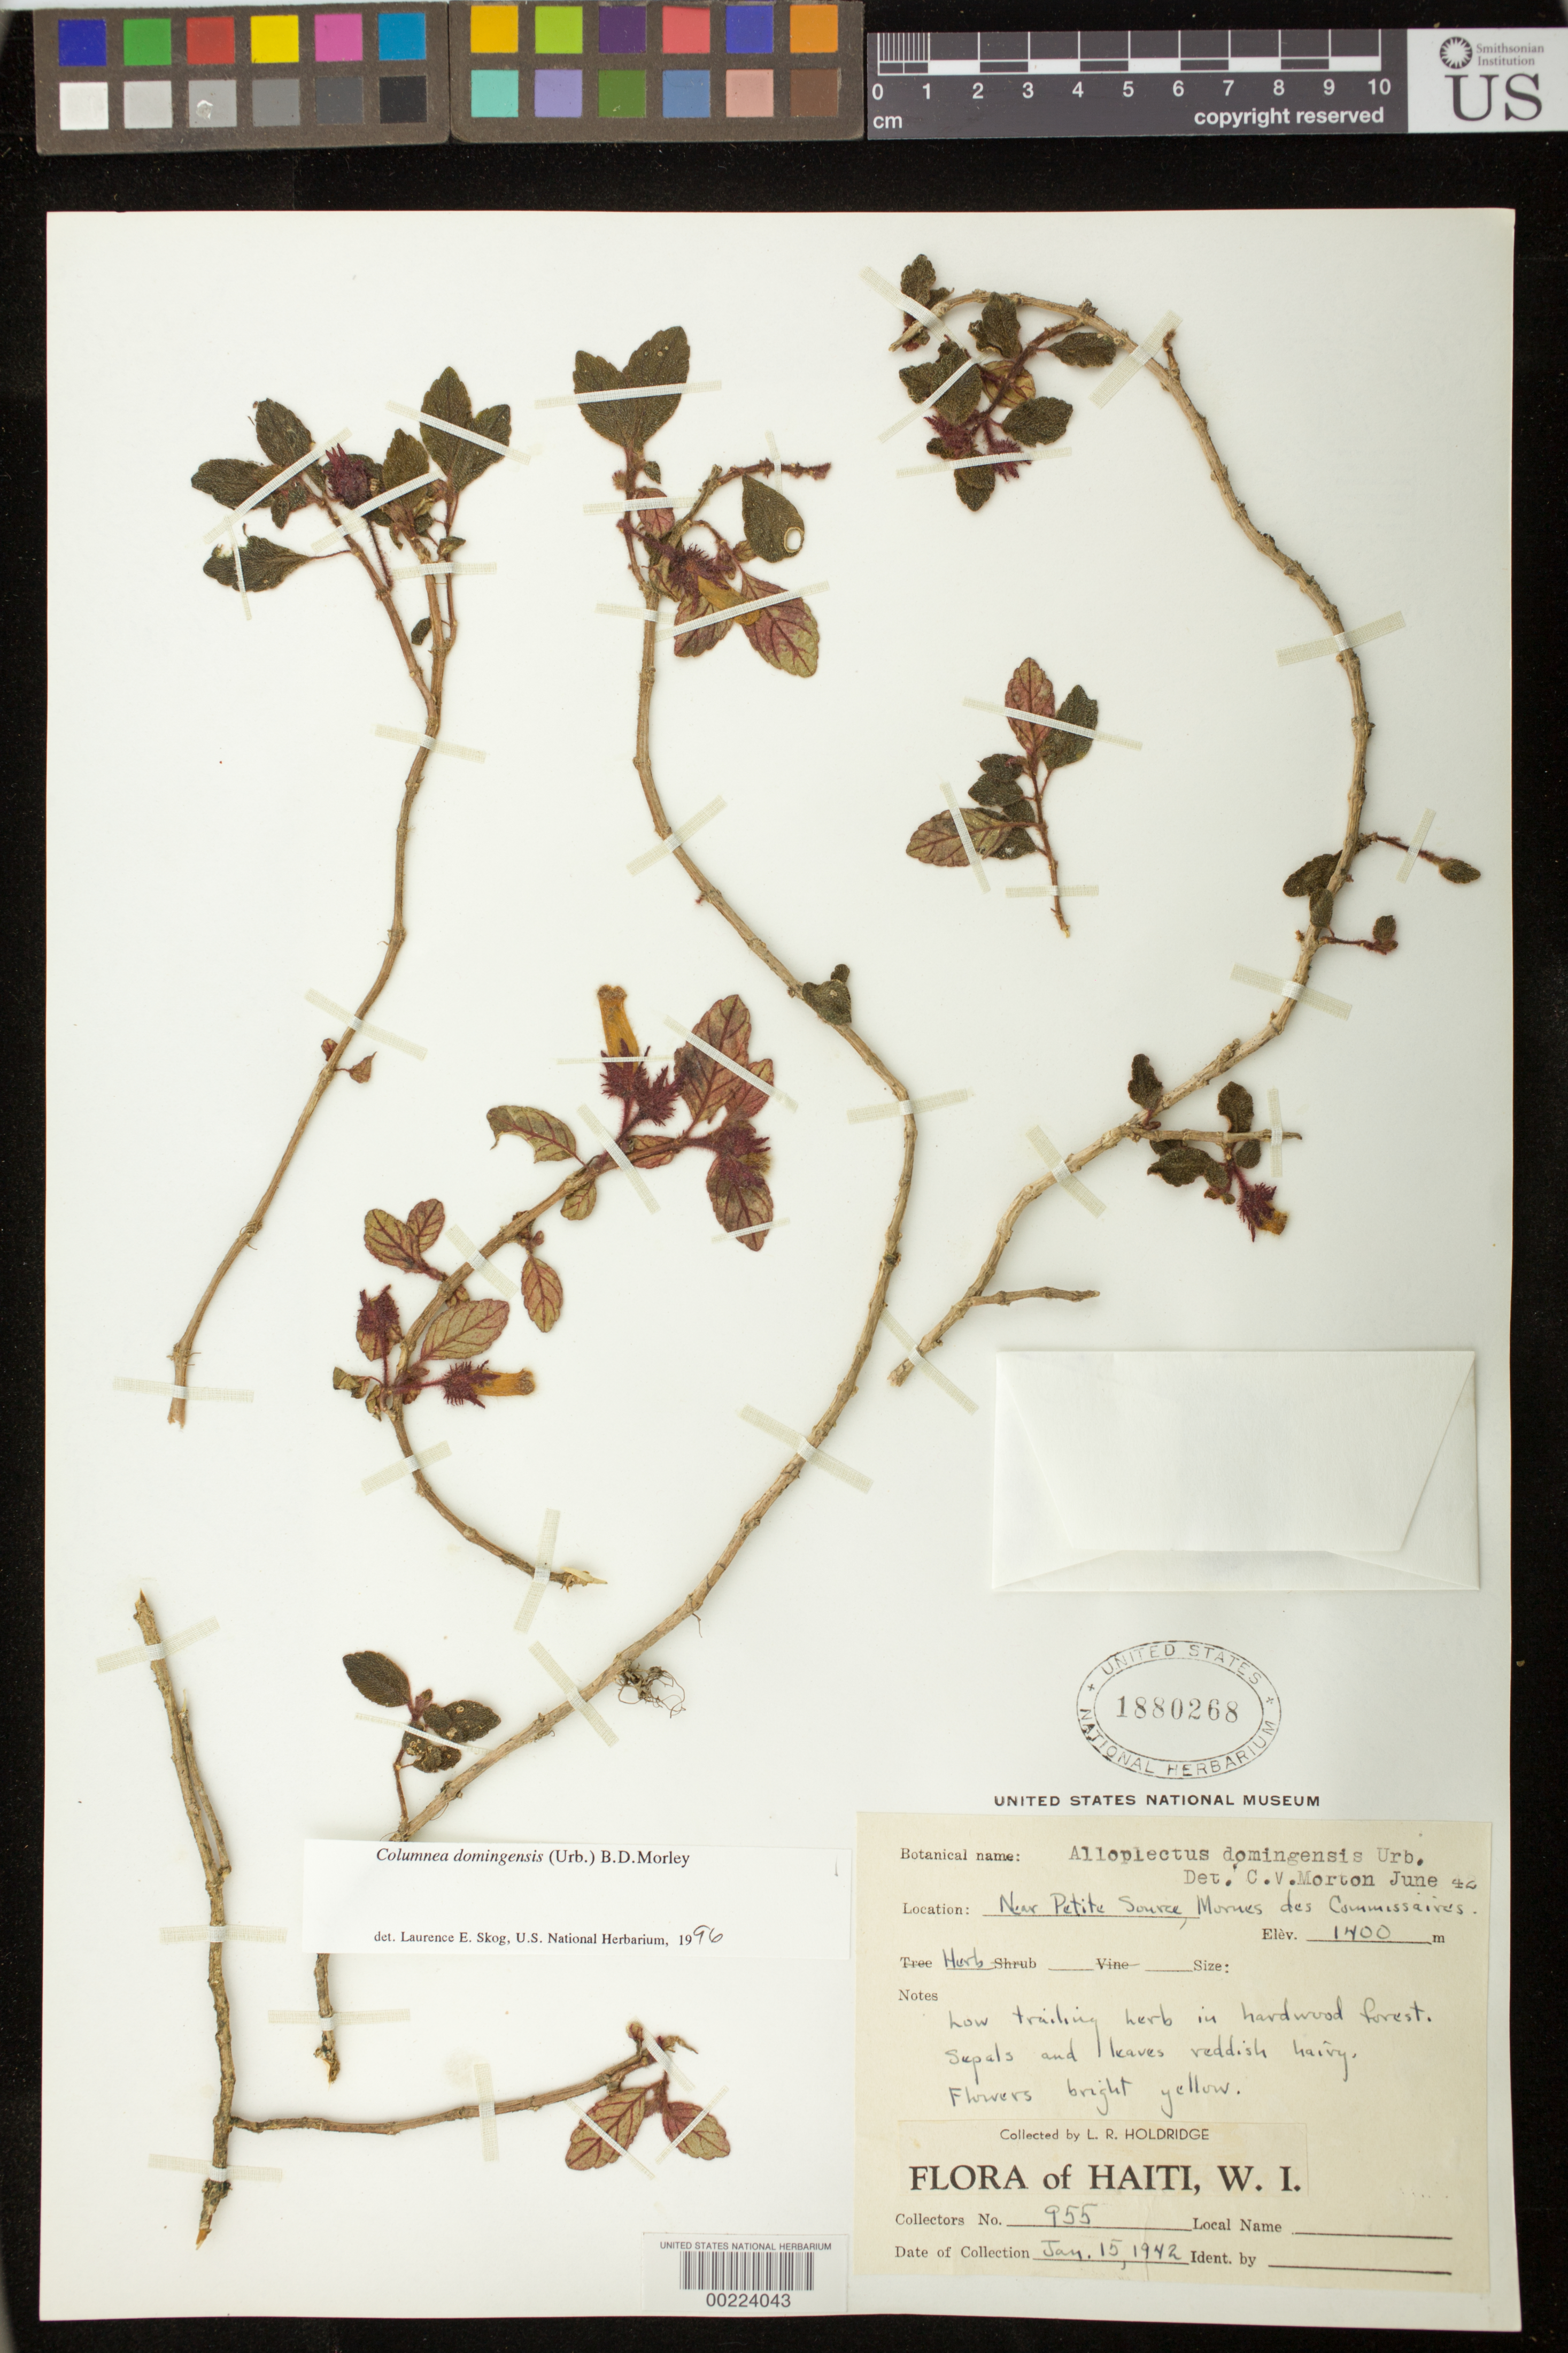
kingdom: Plantae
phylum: Tracheophyta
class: Magnoliopsida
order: Lamiales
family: Gesneriaceae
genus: Columnea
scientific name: Columnea domingensis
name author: (Urb.) B.D. Morley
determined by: Skog, Laurence E.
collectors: L. Holdridge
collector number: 955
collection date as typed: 15 Jan 1942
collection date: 1942-01-15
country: Haiti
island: Hispaniola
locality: Near Petite Source, Mornes des Commissaires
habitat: In hardwood forest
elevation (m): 1400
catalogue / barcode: US 1880268